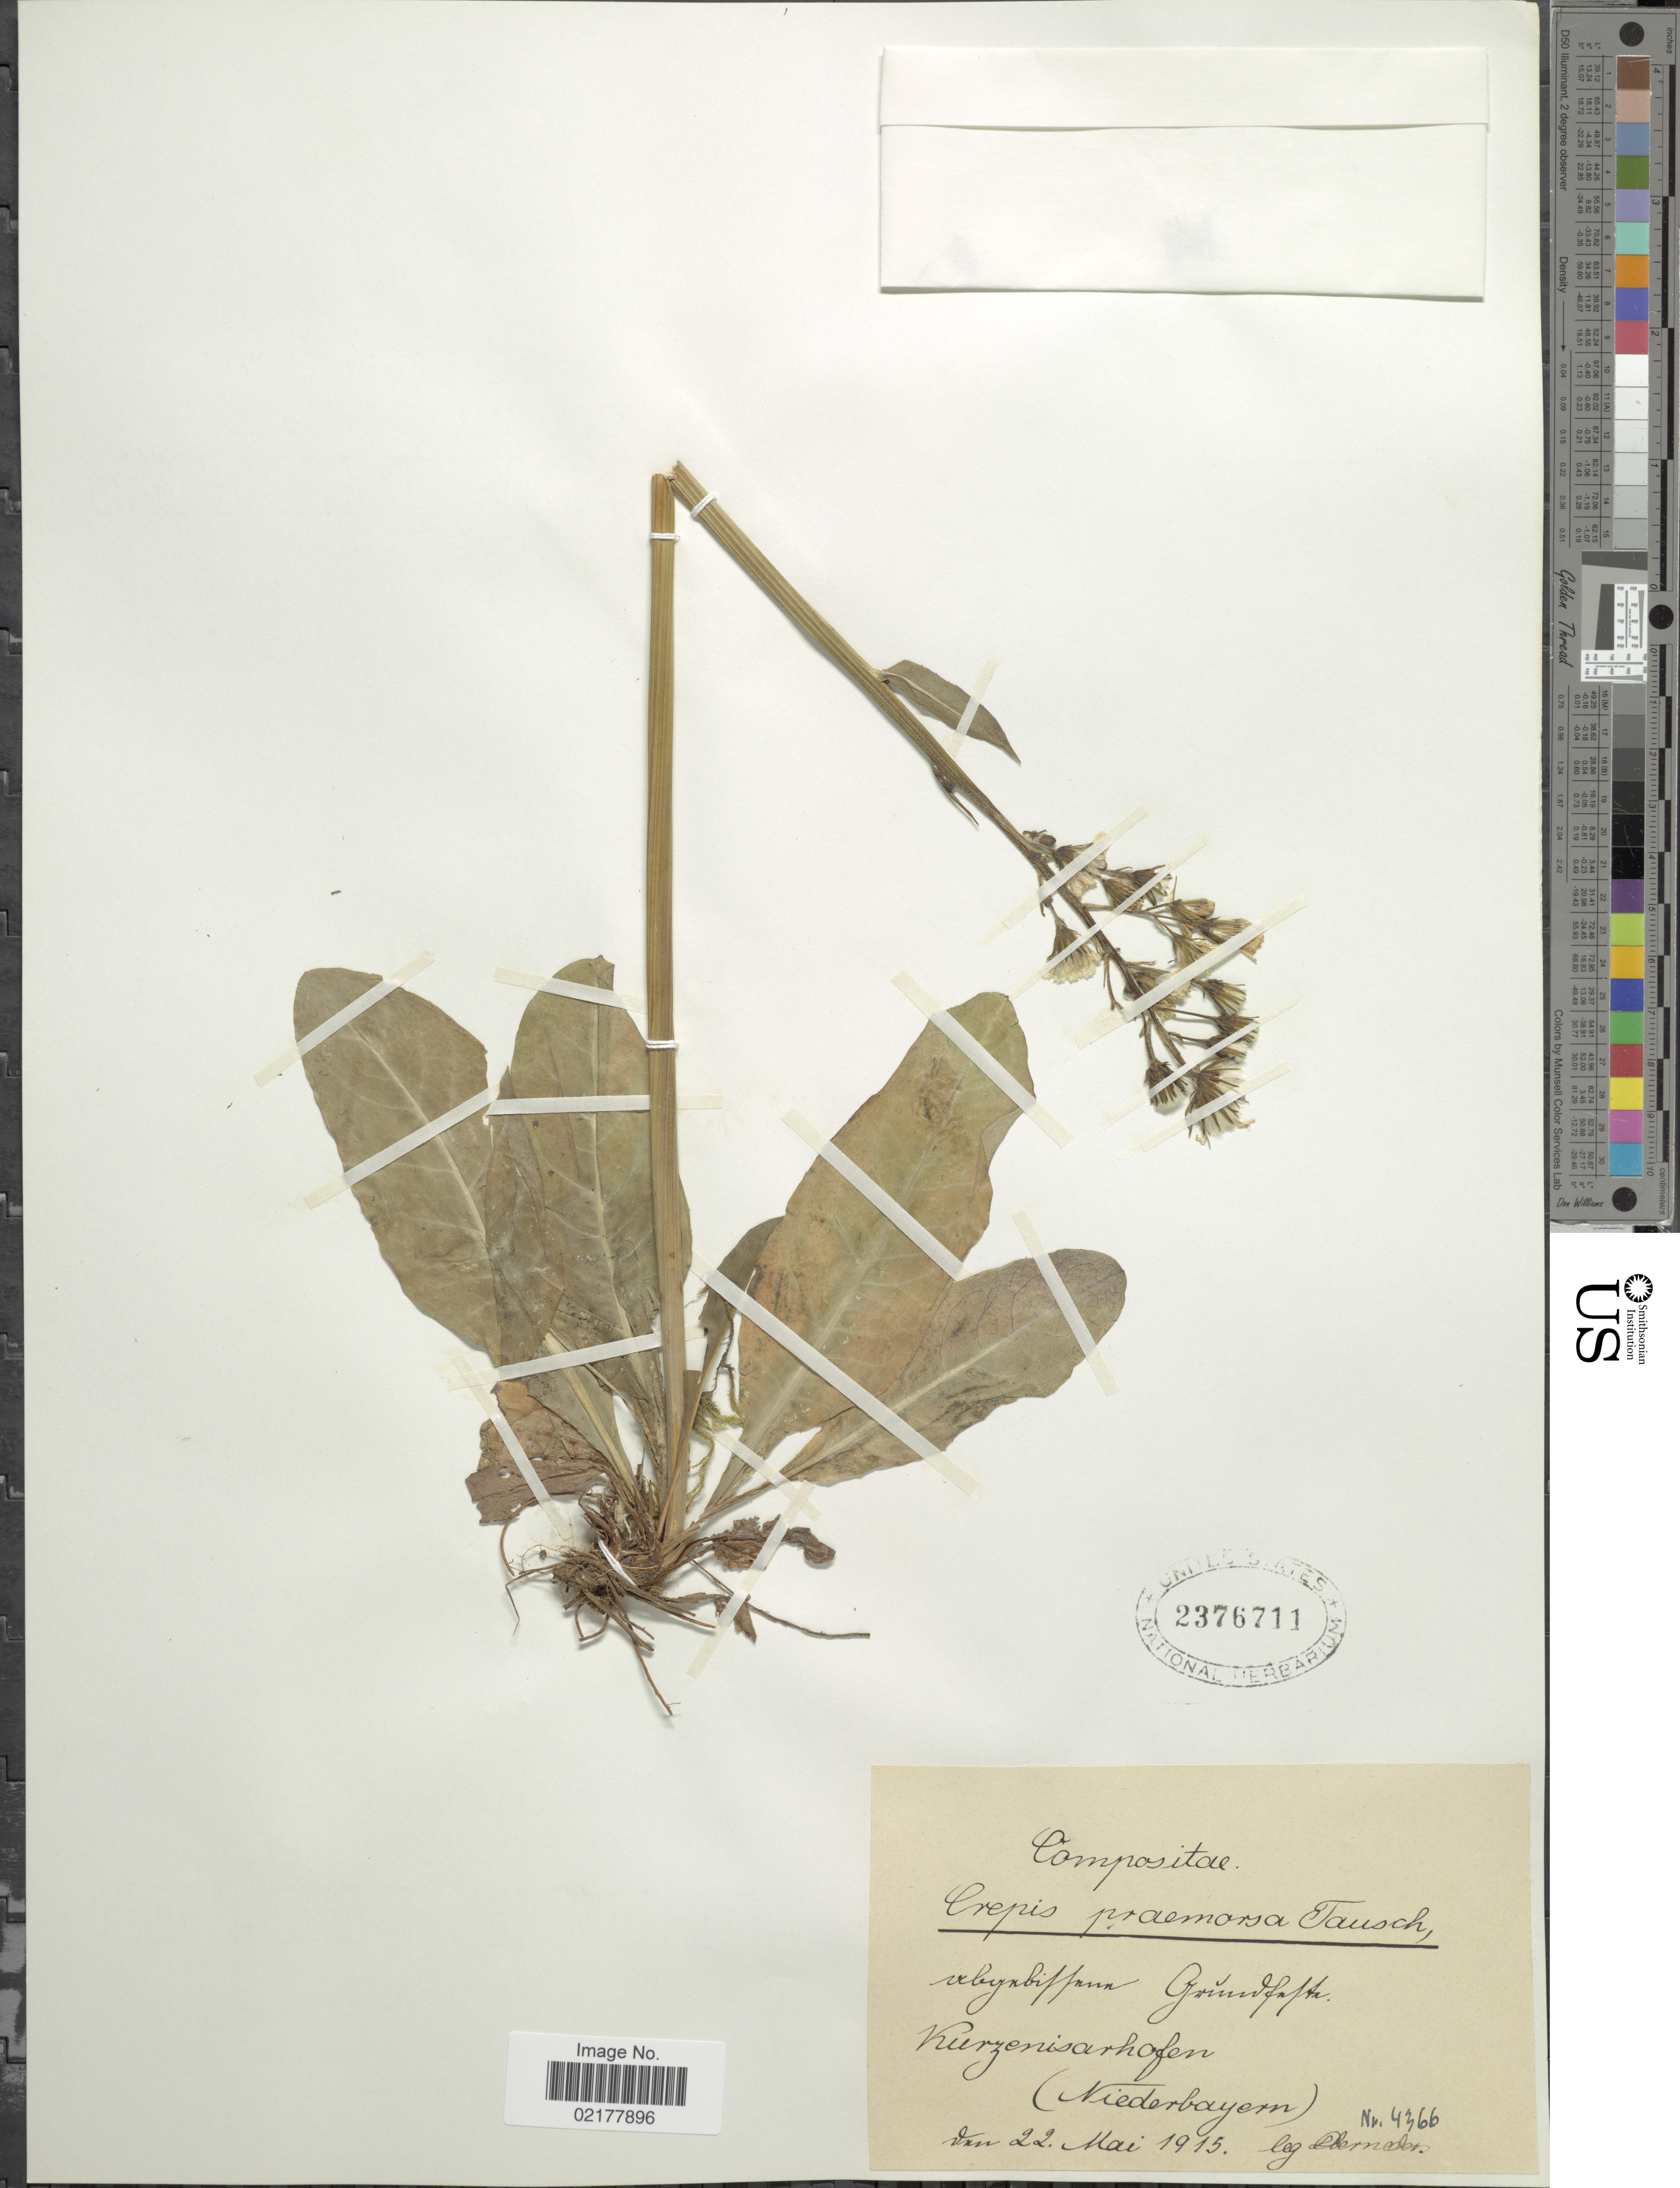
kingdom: Plantae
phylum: Tracheophyta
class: Magnoliopsida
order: Asterales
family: Asteraceae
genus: Crepis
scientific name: Crepis praemorsa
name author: (L.) Walther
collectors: -. Oberneder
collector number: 4366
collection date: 1915-05-22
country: Germany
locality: Kurzenisarhofen (Niederbayern)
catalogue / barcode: US 2376711